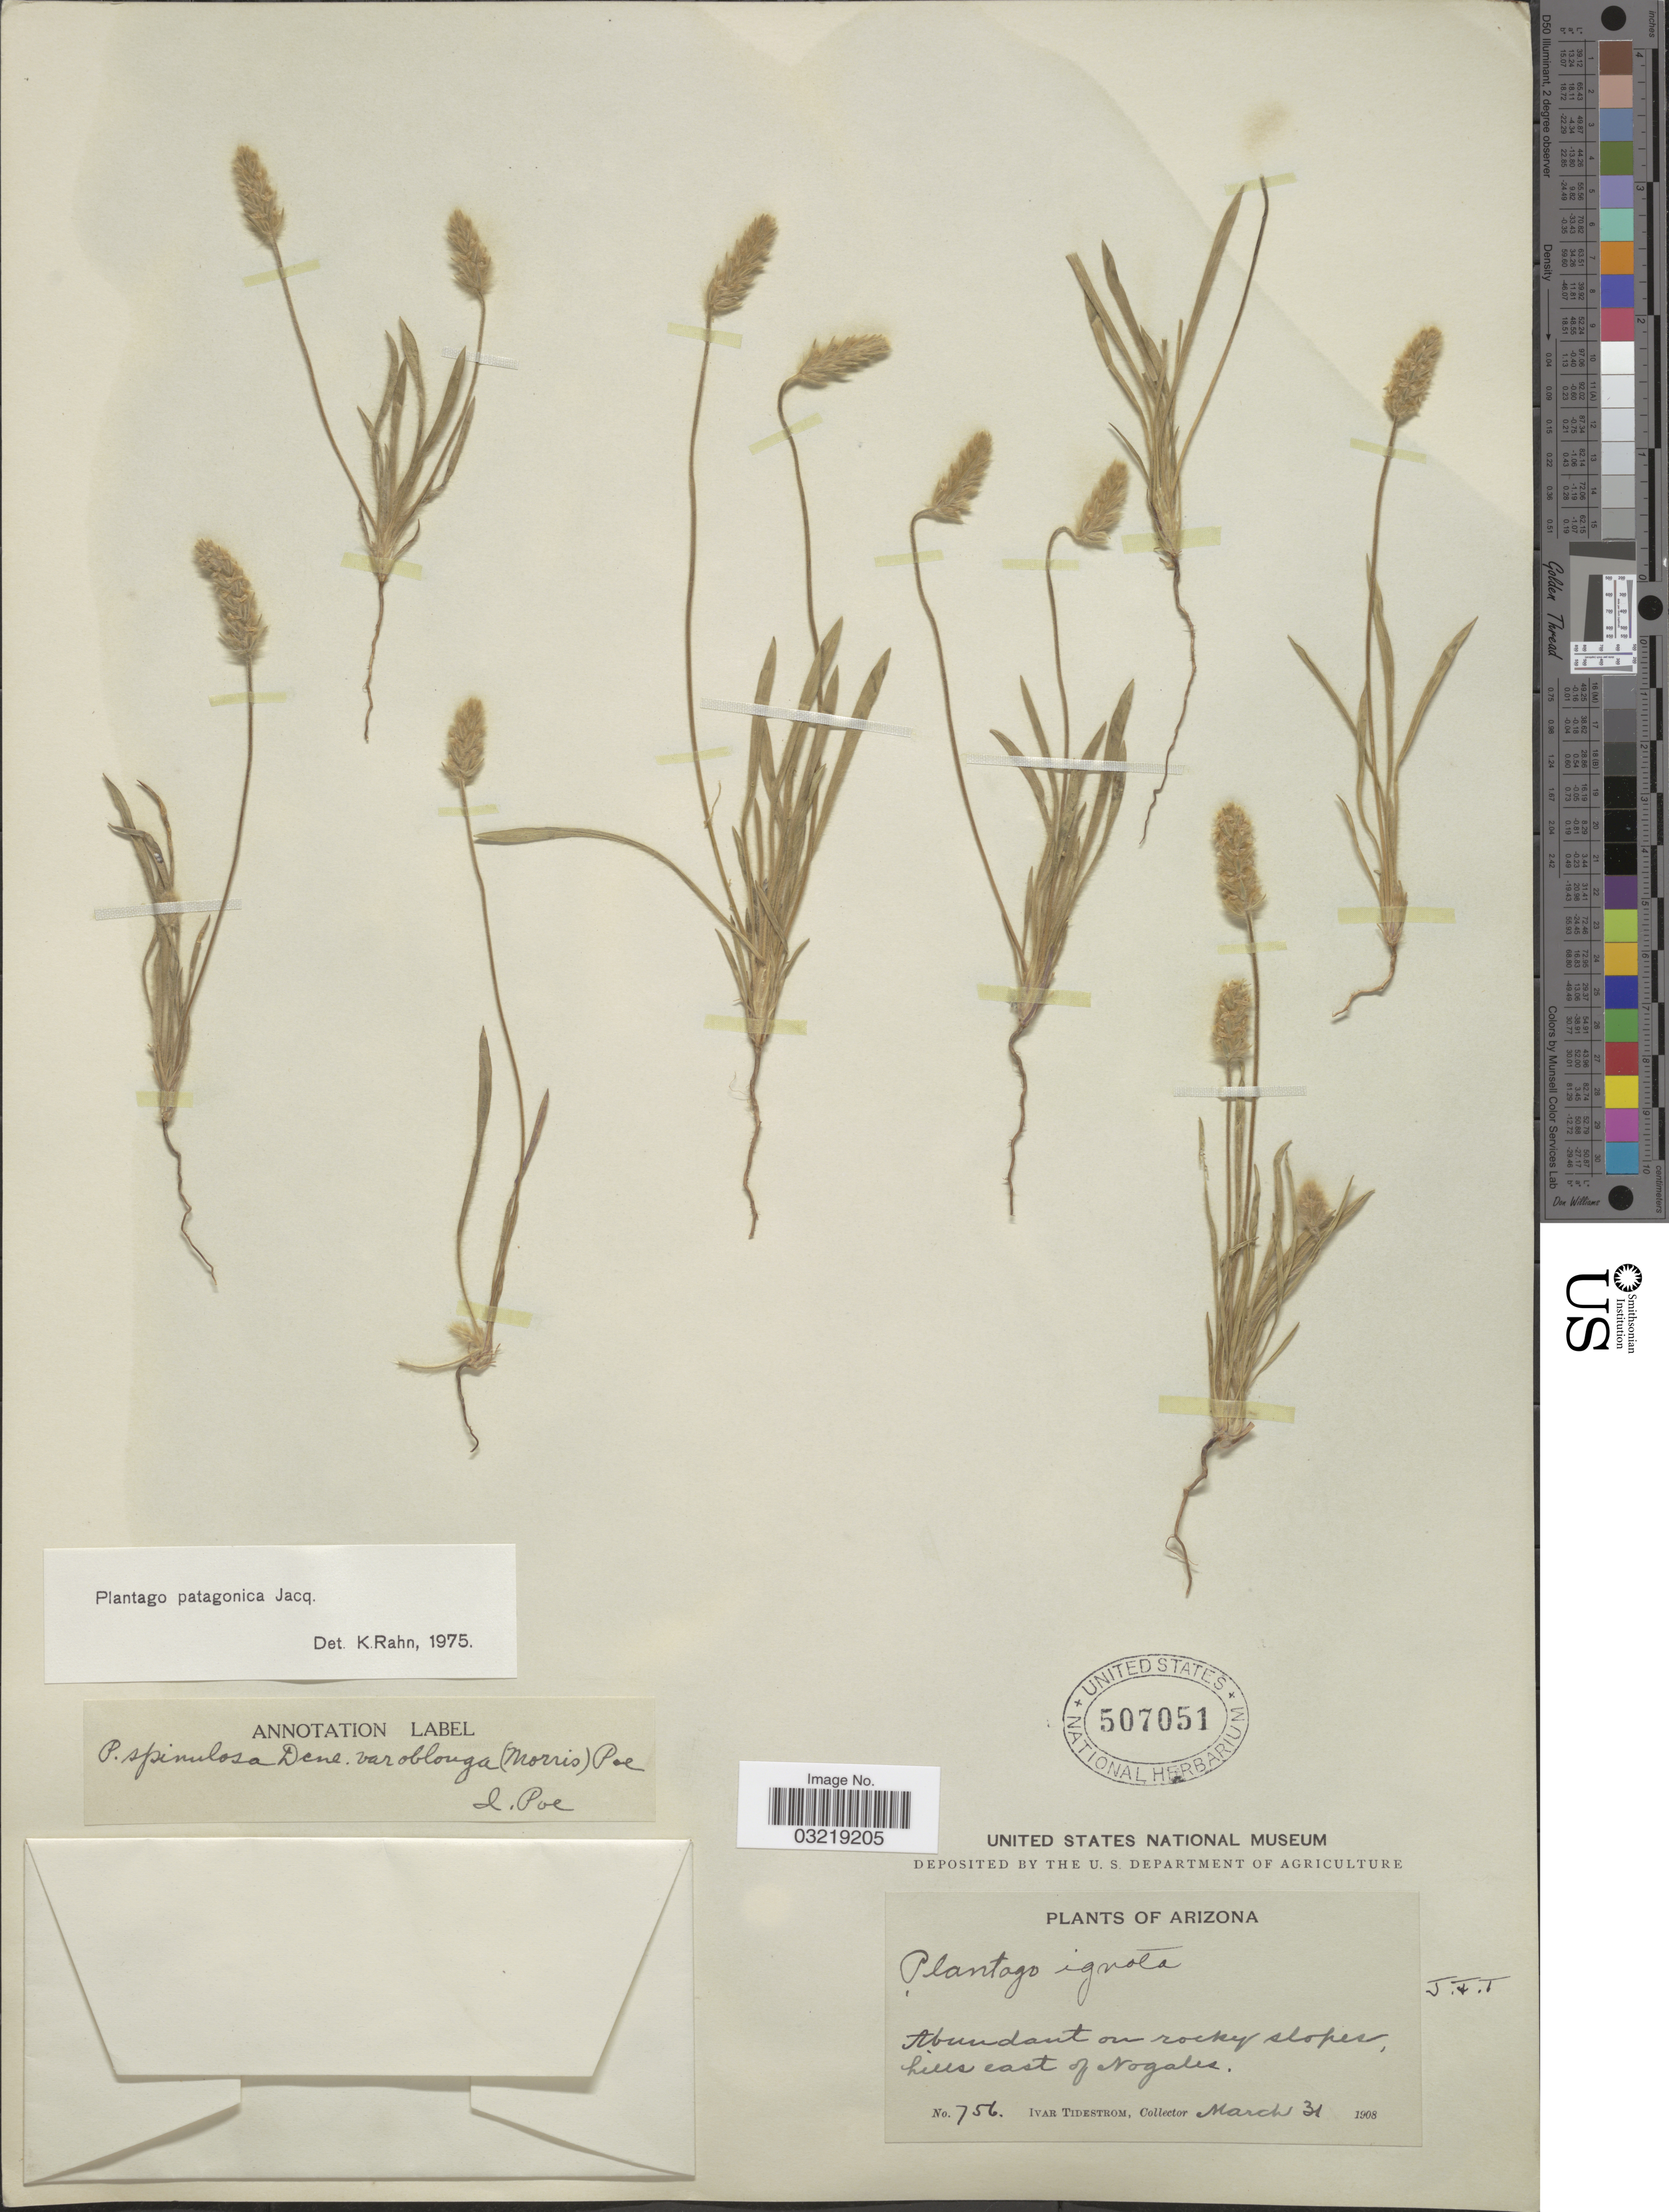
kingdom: Plantae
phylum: Tracheophyta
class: Magnoliopsida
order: Lamiales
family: Plantaginaceae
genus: Plantago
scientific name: Plantago patagonica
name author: Jacq.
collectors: I. F. Tidestrom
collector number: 756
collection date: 1908-03-31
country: United States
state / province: Arizona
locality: Hills east of Nogales.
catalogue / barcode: US 507051